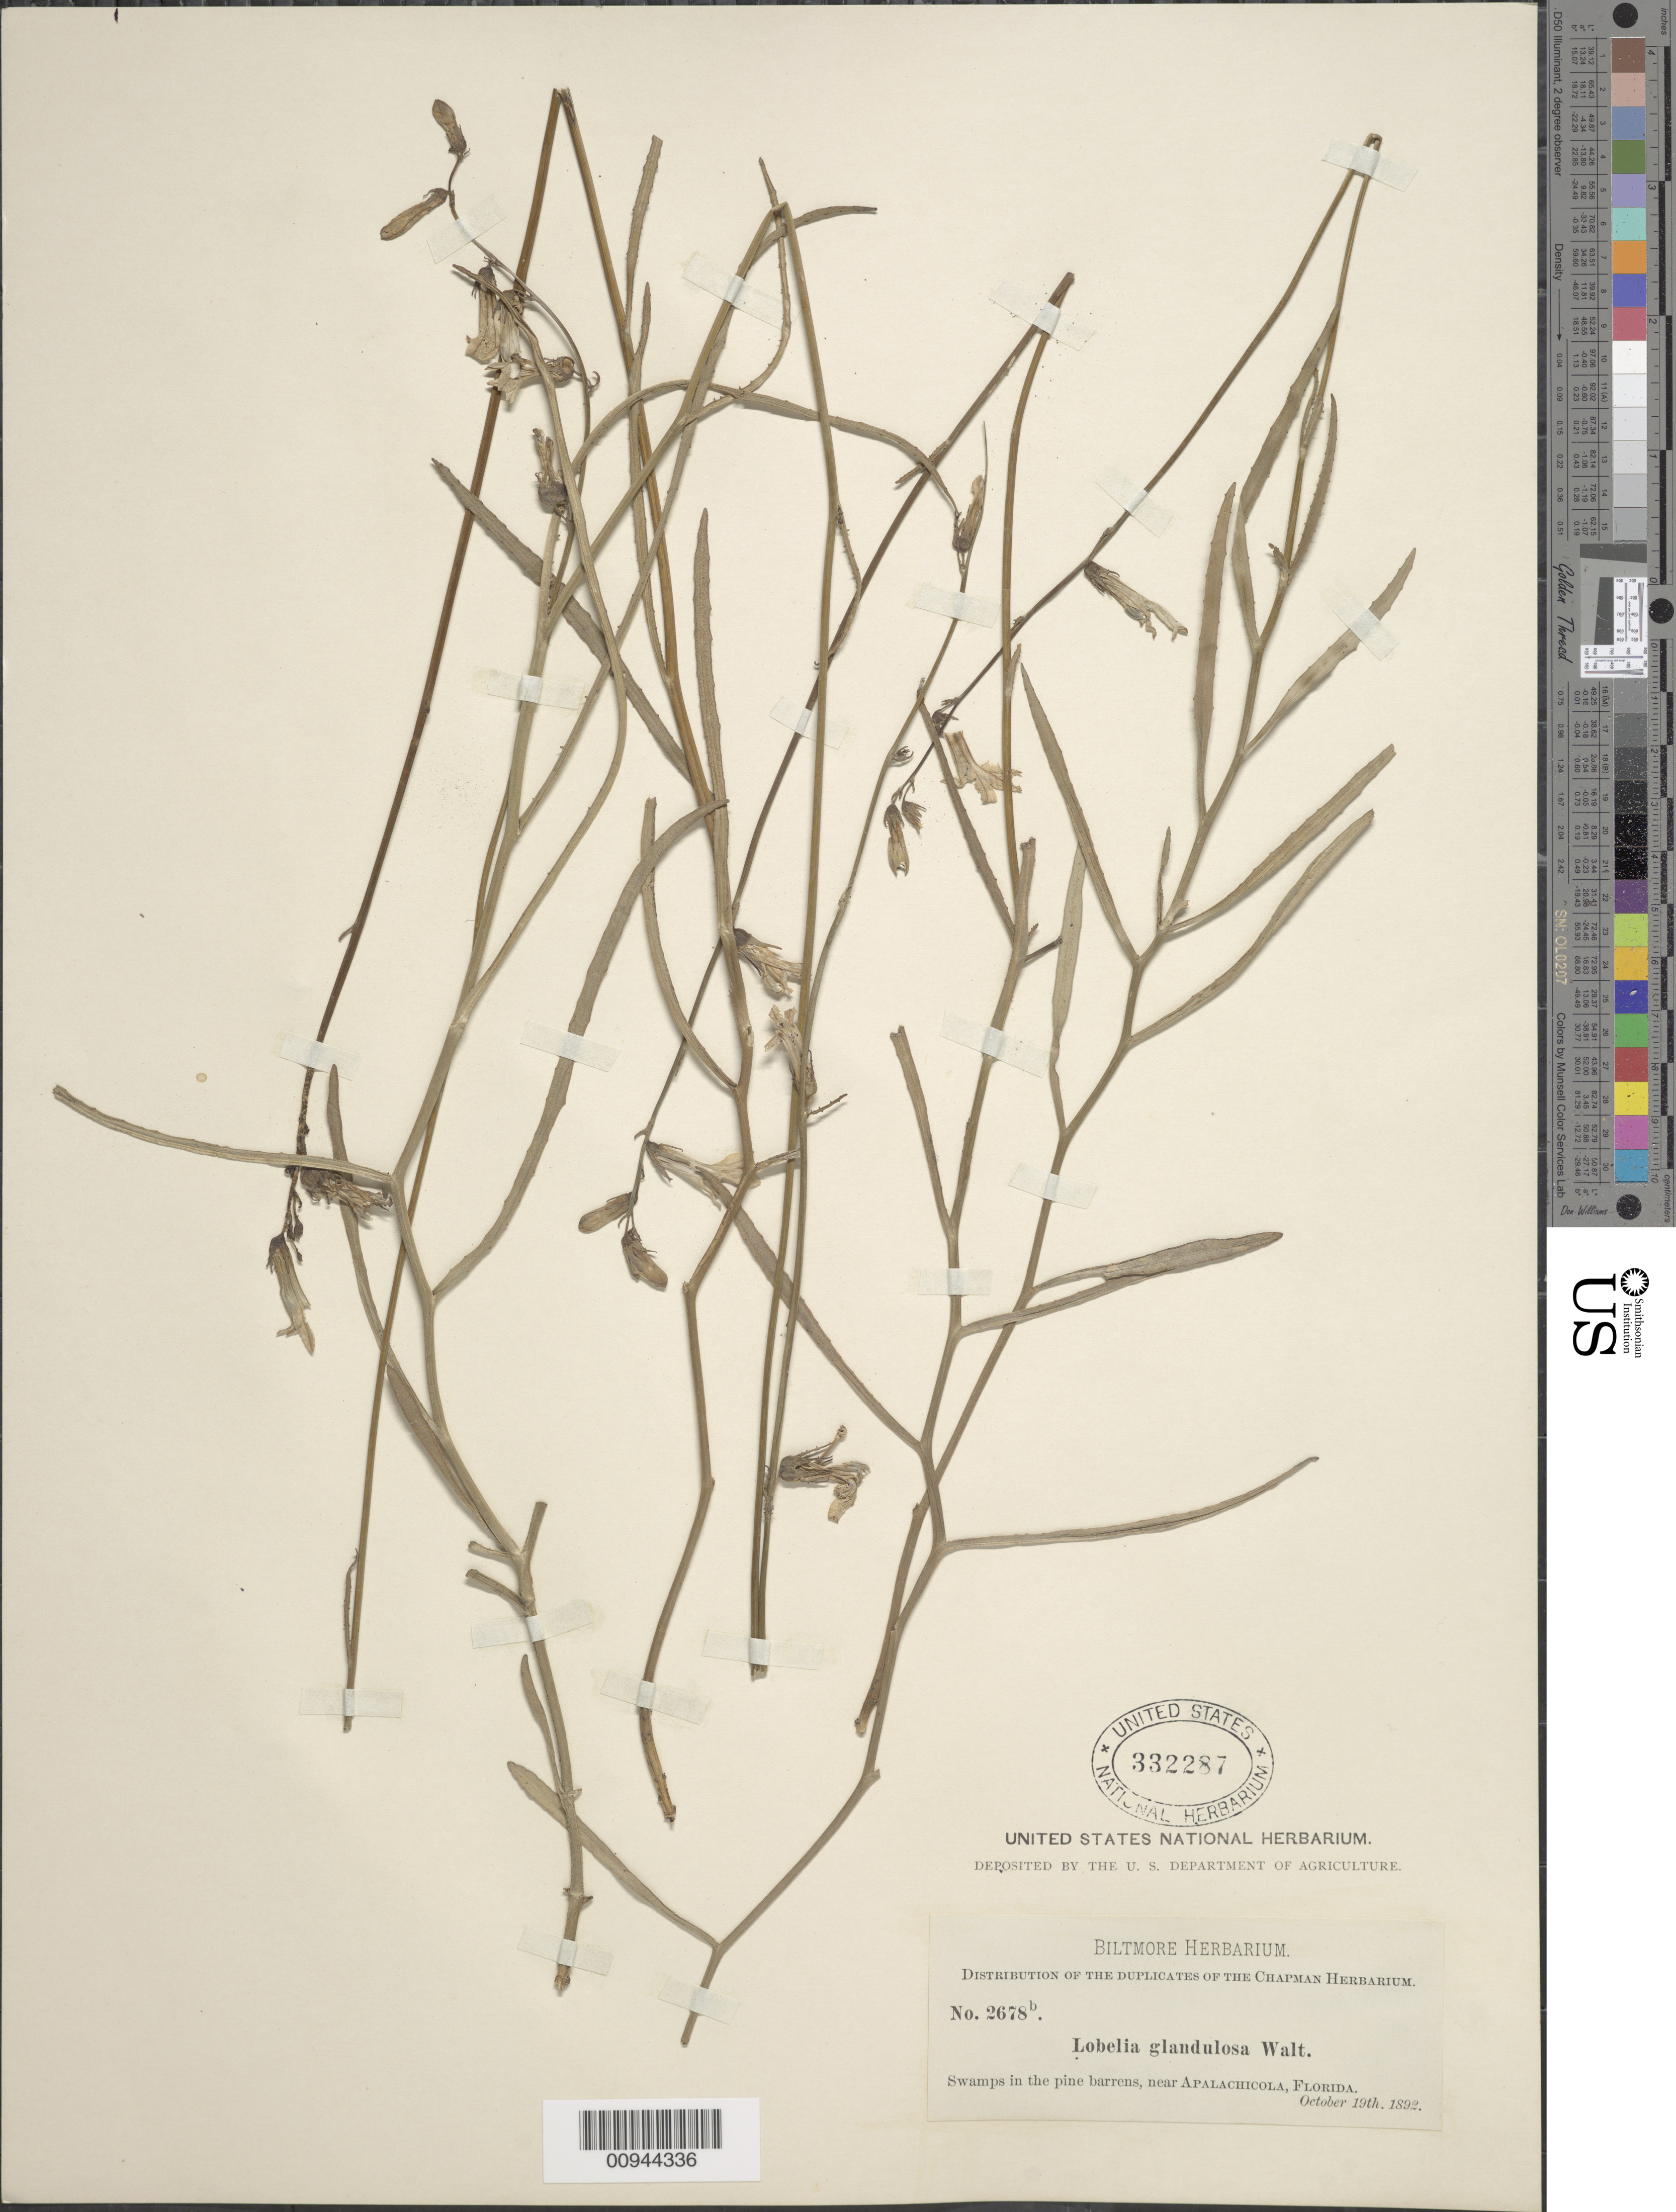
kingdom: Plantae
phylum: Tracheophyta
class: Magnoliopsida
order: Asterales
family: Campanulaceae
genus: Lobelia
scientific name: Lobelia glandulosa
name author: Walter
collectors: ex herb. A.W. Chapman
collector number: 2678b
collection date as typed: October 19th, 1892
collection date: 1892-10-19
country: United States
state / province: Florida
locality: Apalachicola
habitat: swamps in the pine barrens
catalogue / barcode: US 332287